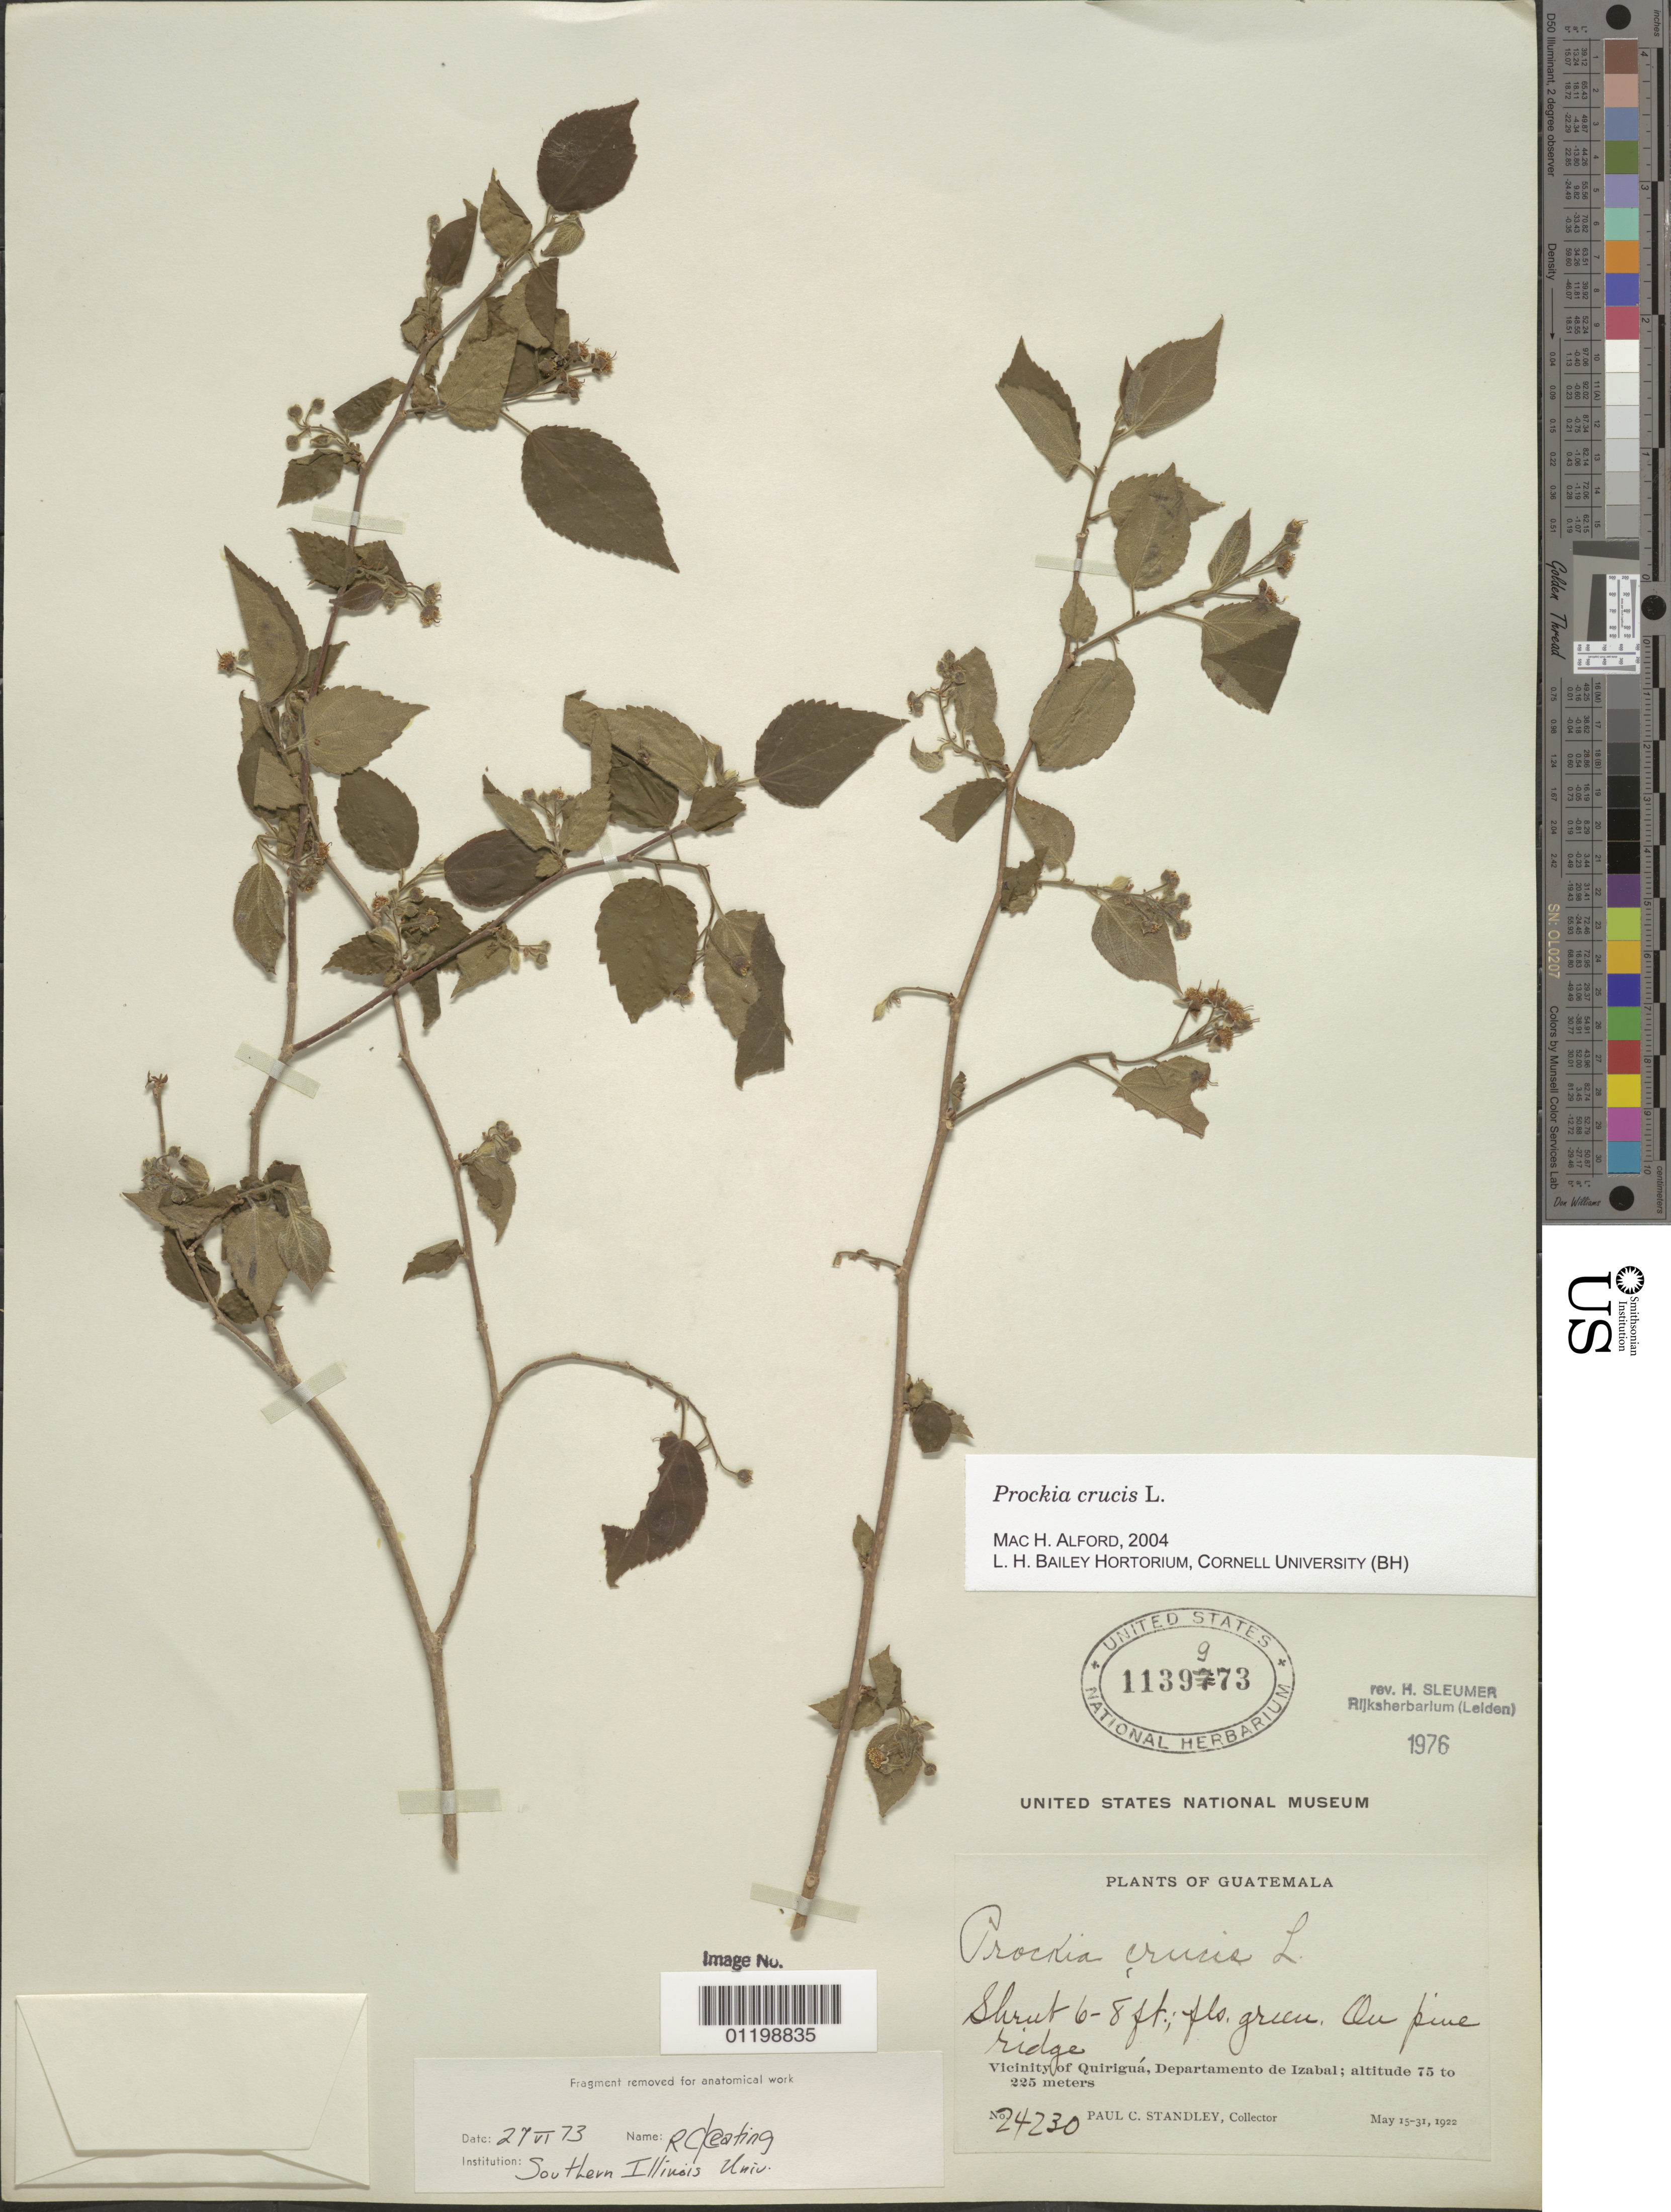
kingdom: Plantae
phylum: Tracheophyta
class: Magnoliopsida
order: Malpighiales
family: Salicaceae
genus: Prockia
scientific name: Prockia crucis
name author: P. Browne ex L.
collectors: P. C. Standley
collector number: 24230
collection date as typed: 15 May 1922 to 31 Mar 1922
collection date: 1922-03-31/1922-05-15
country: Guatemala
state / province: Izabal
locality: Vicinity of Quiriguá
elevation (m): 75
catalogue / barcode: US 1139973